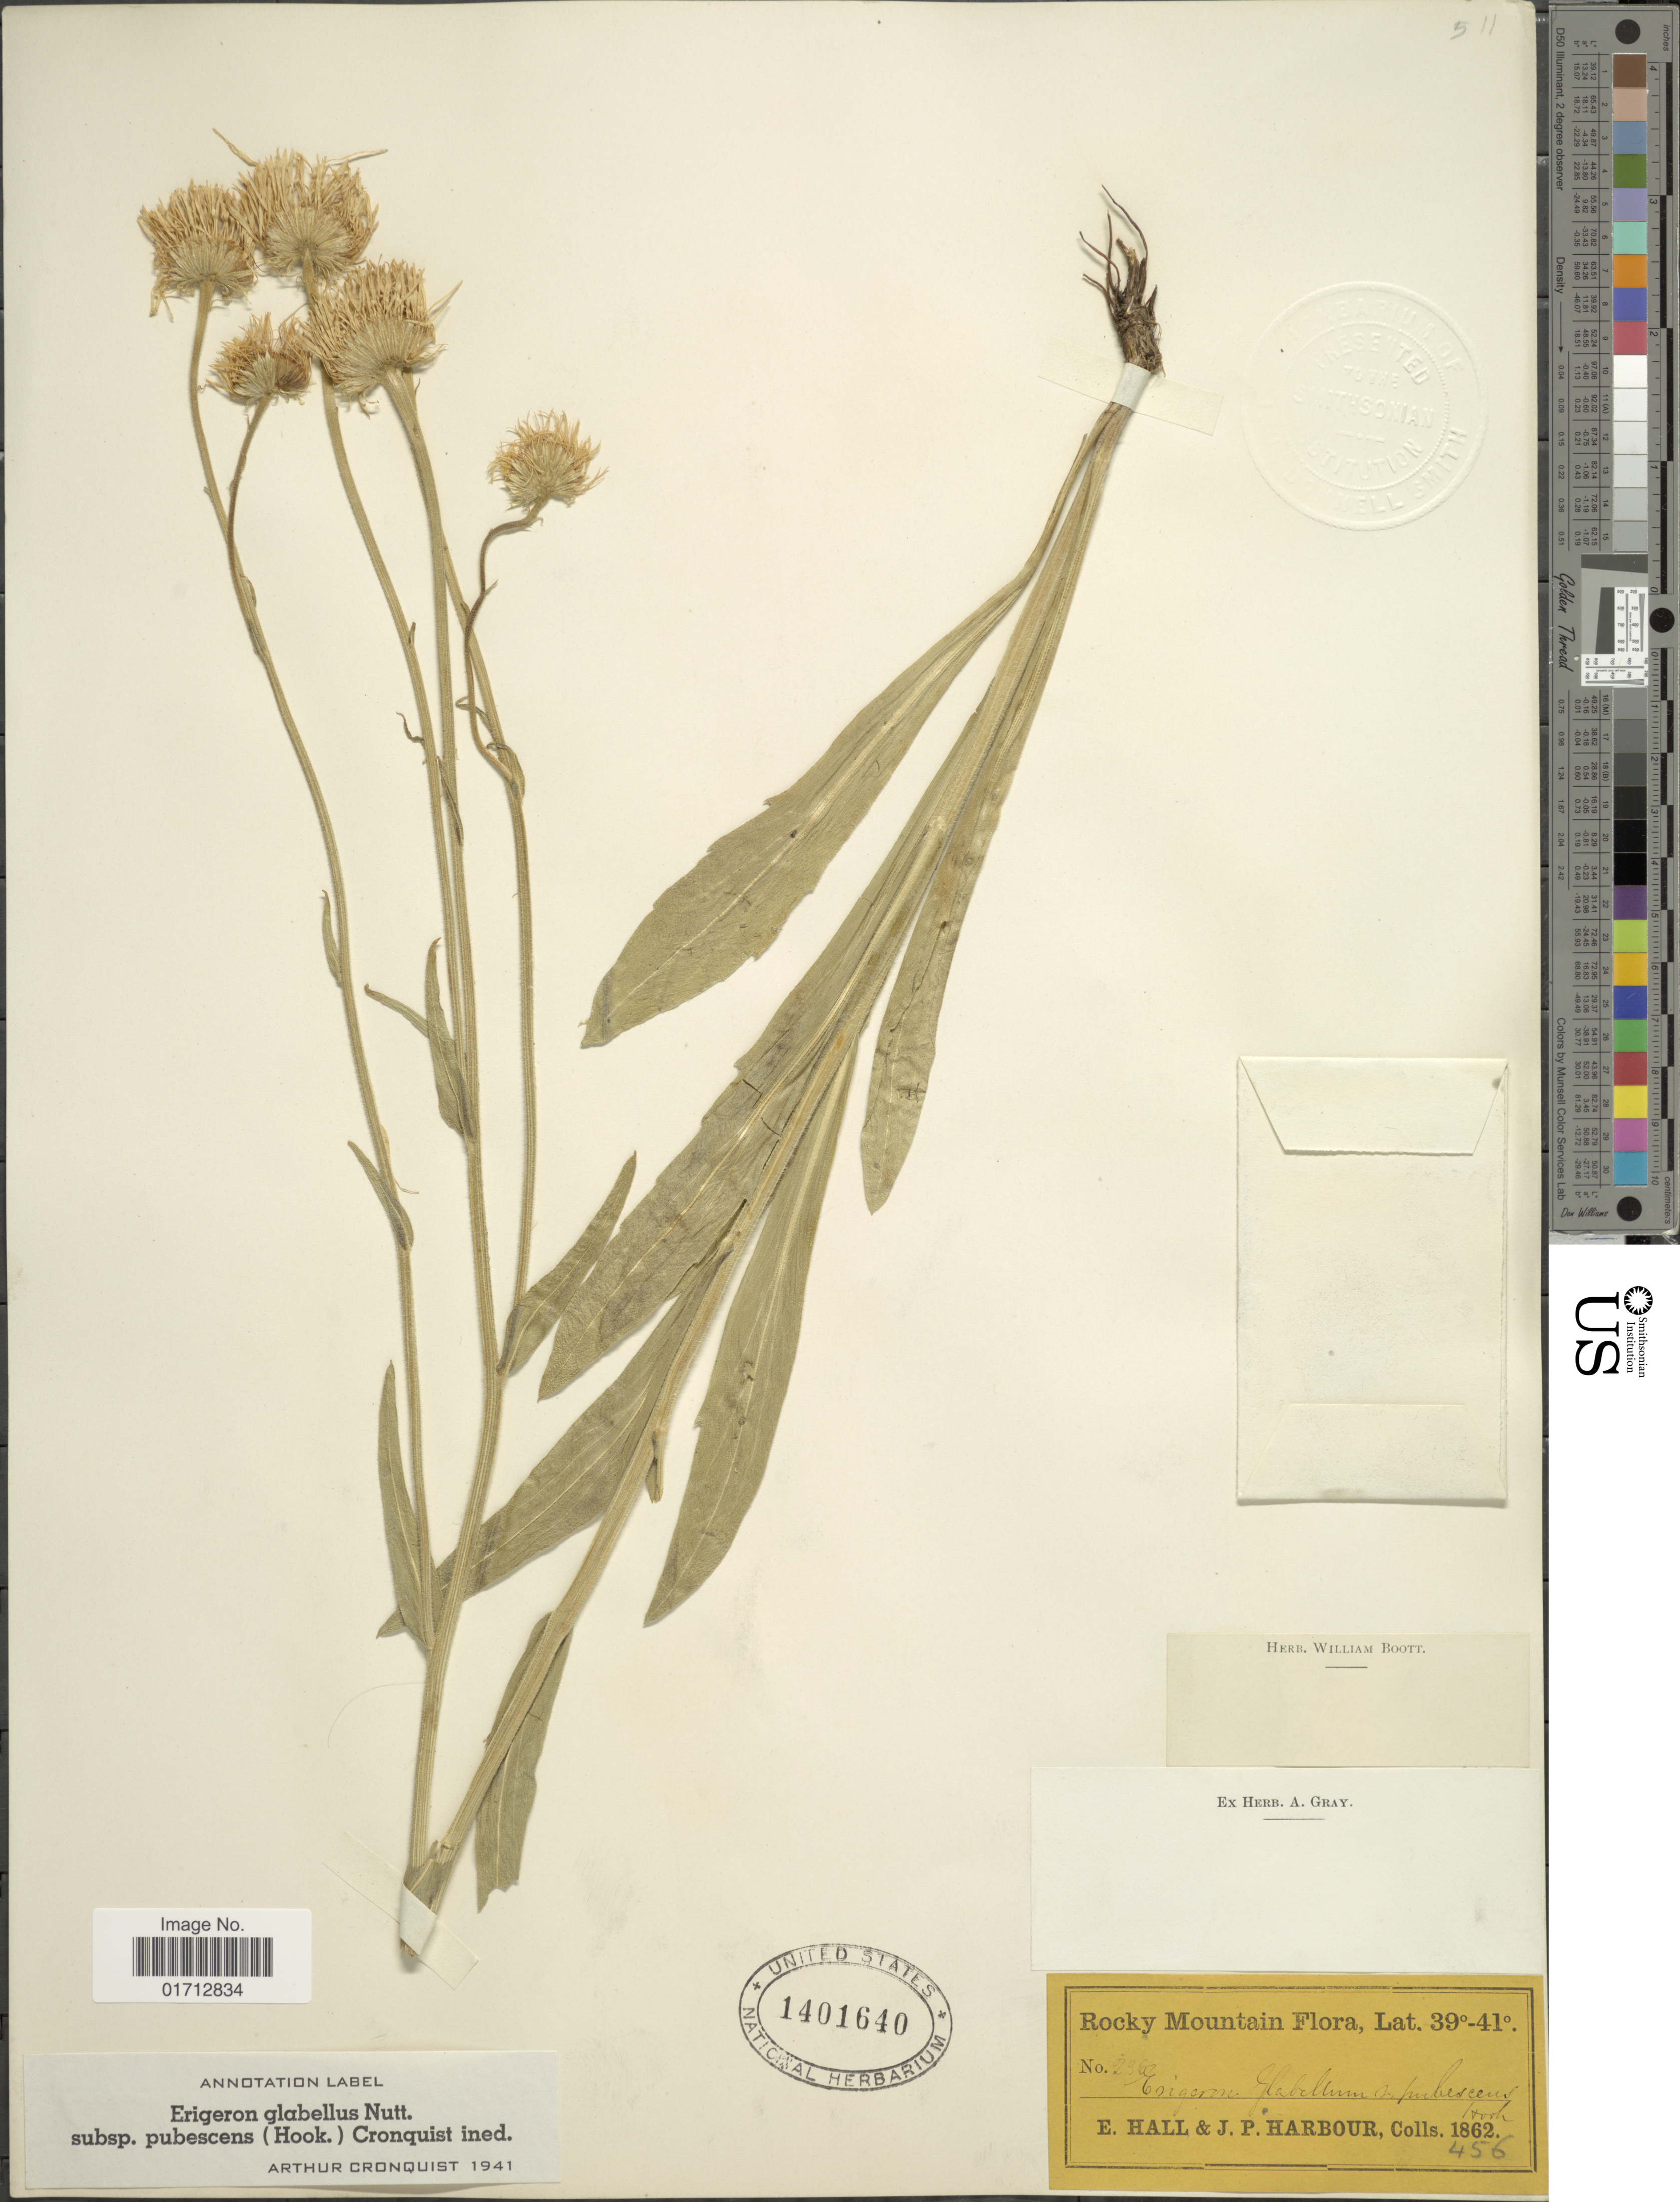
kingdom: Plantae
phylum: Tracheophyta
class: Magnoliopsida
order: Asterales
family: Asteraceae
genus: Erigeron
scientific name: Erigeron glabellus subsp. pubescens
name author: (Hook.) Cronq.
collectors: E. Hall & J. Harbour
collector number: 236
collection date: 1862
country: United States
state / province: Colorado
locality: Rocky Mtns., Lat 39º-41º N.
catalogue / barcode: US 1401640